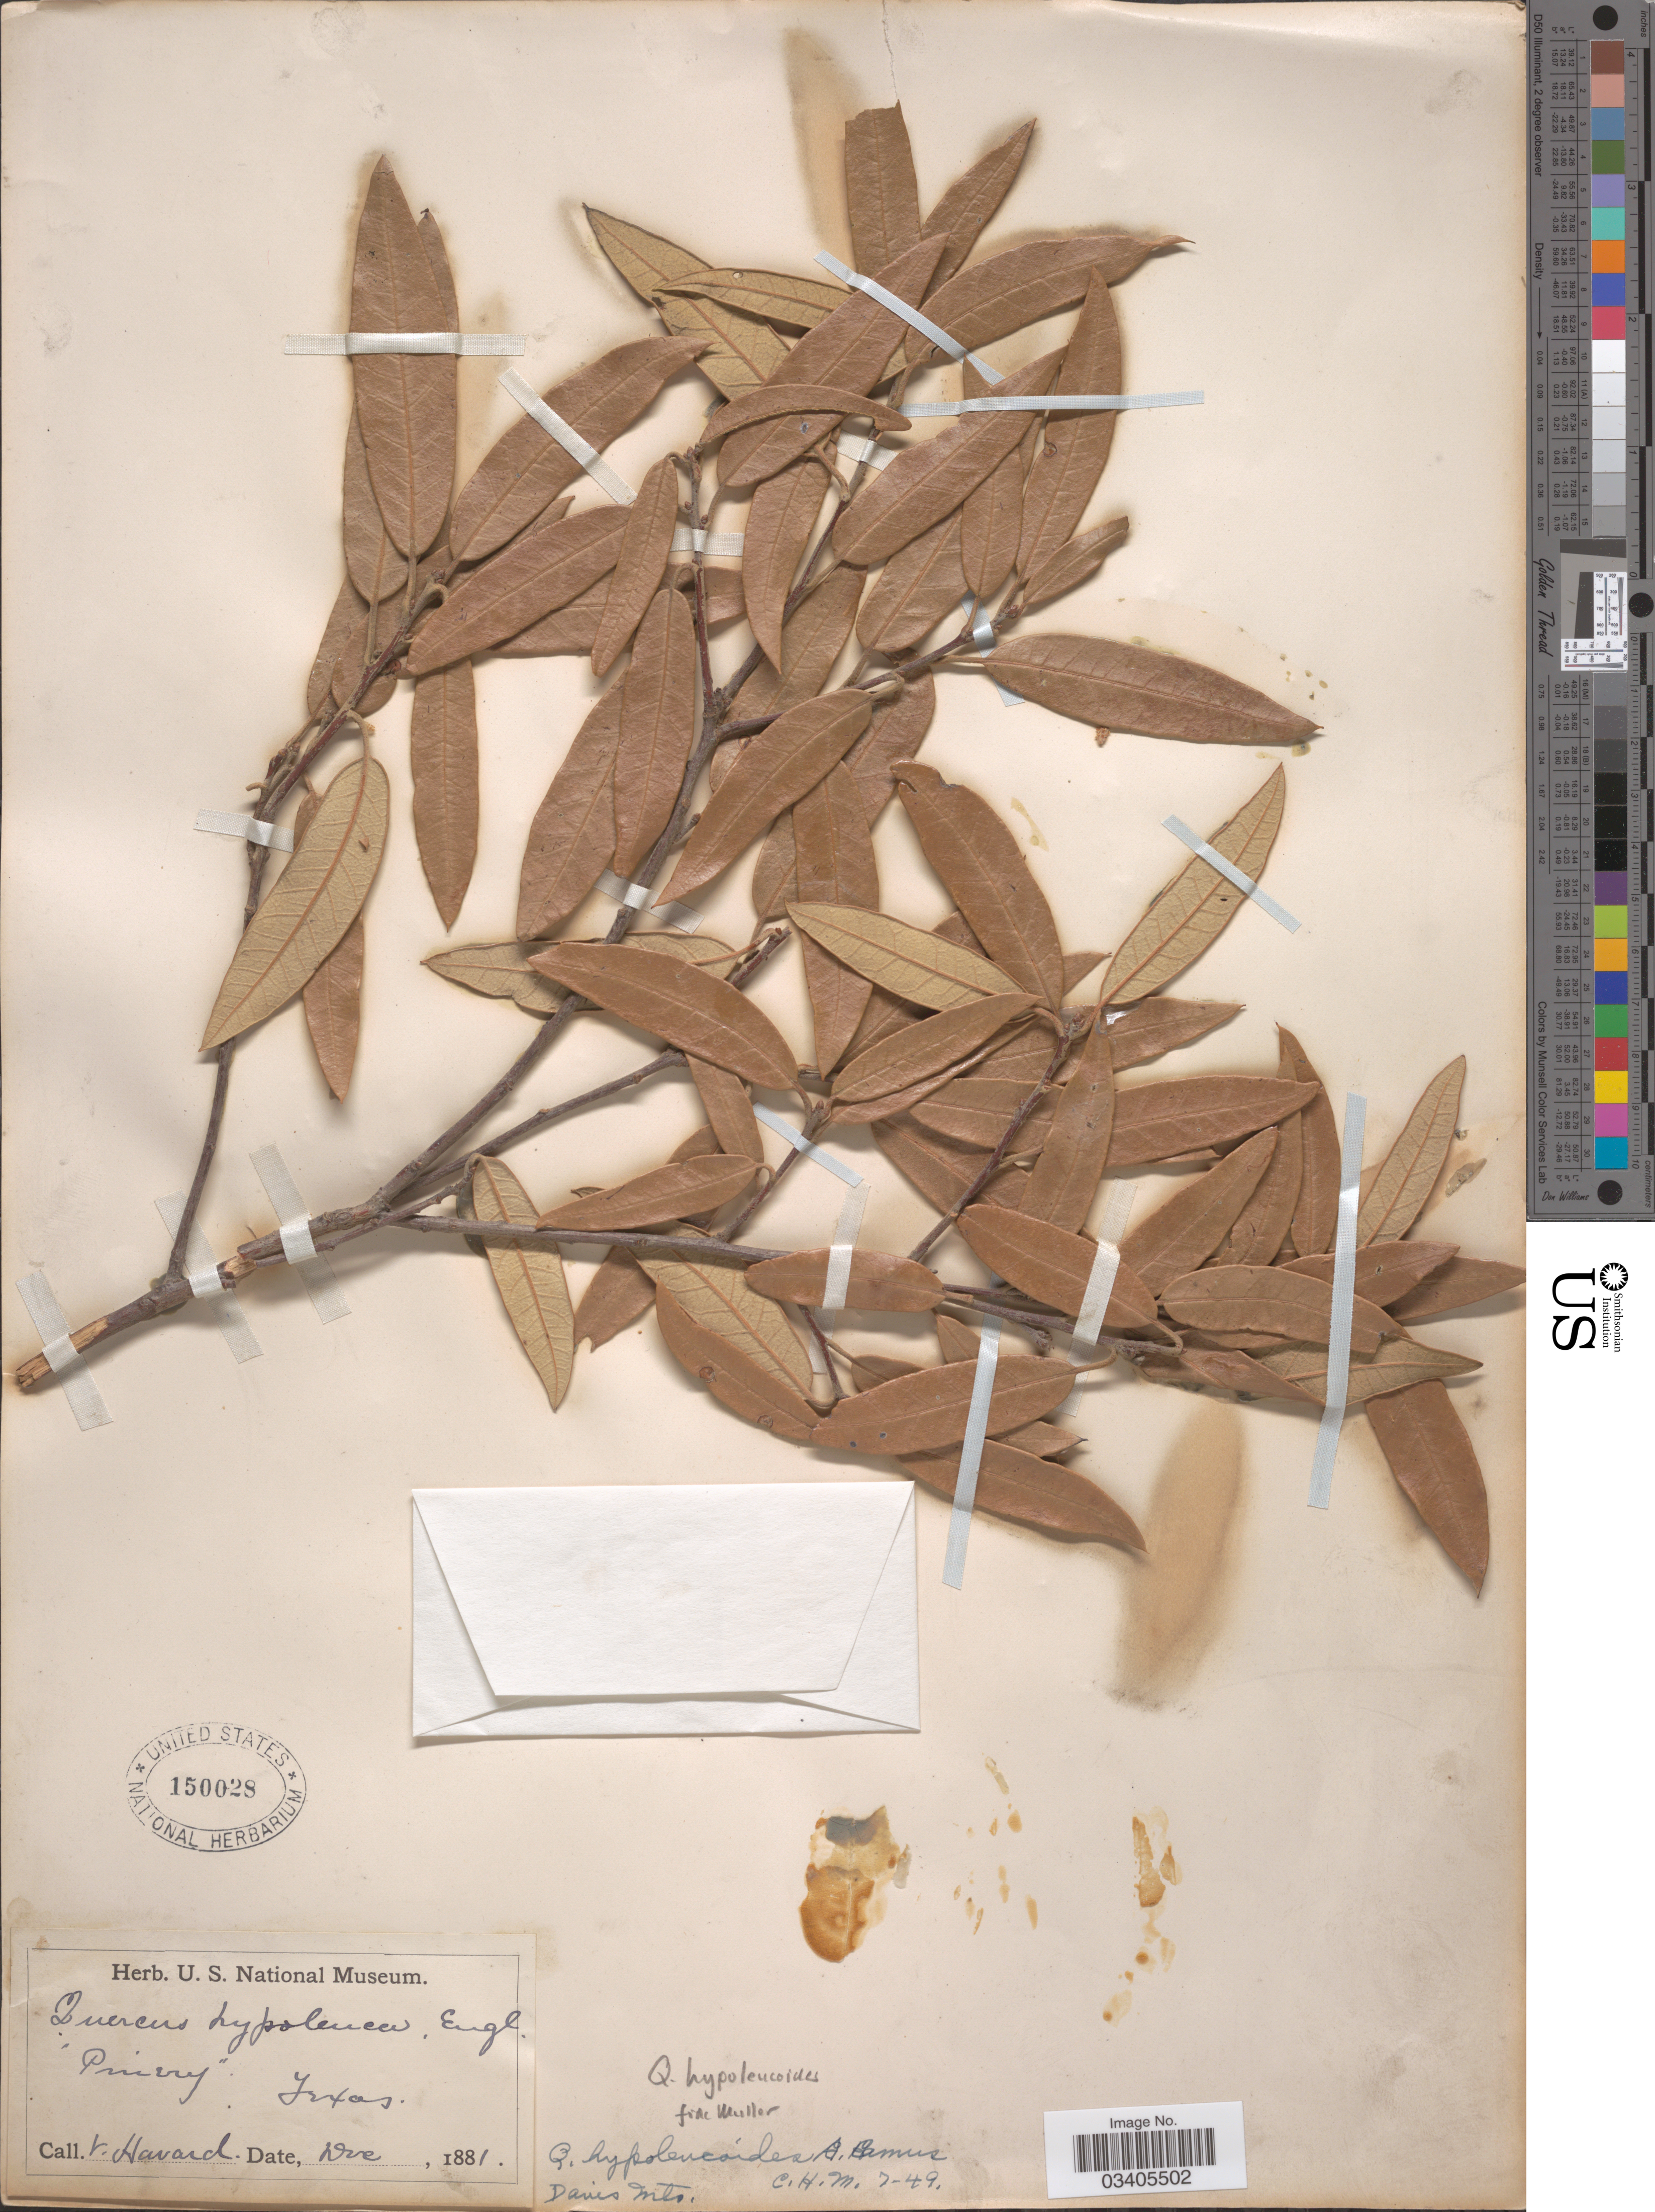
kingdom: Plantae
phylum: Tracheophyta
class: Magnoliopsida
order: Fagales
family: Fagaceae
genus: Quercus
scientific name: Quercus hypoleucoides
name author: A. Camus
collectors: V. Havard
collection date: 1881-12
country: United States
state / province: Texas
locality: Pinery.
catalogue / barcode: US 150028